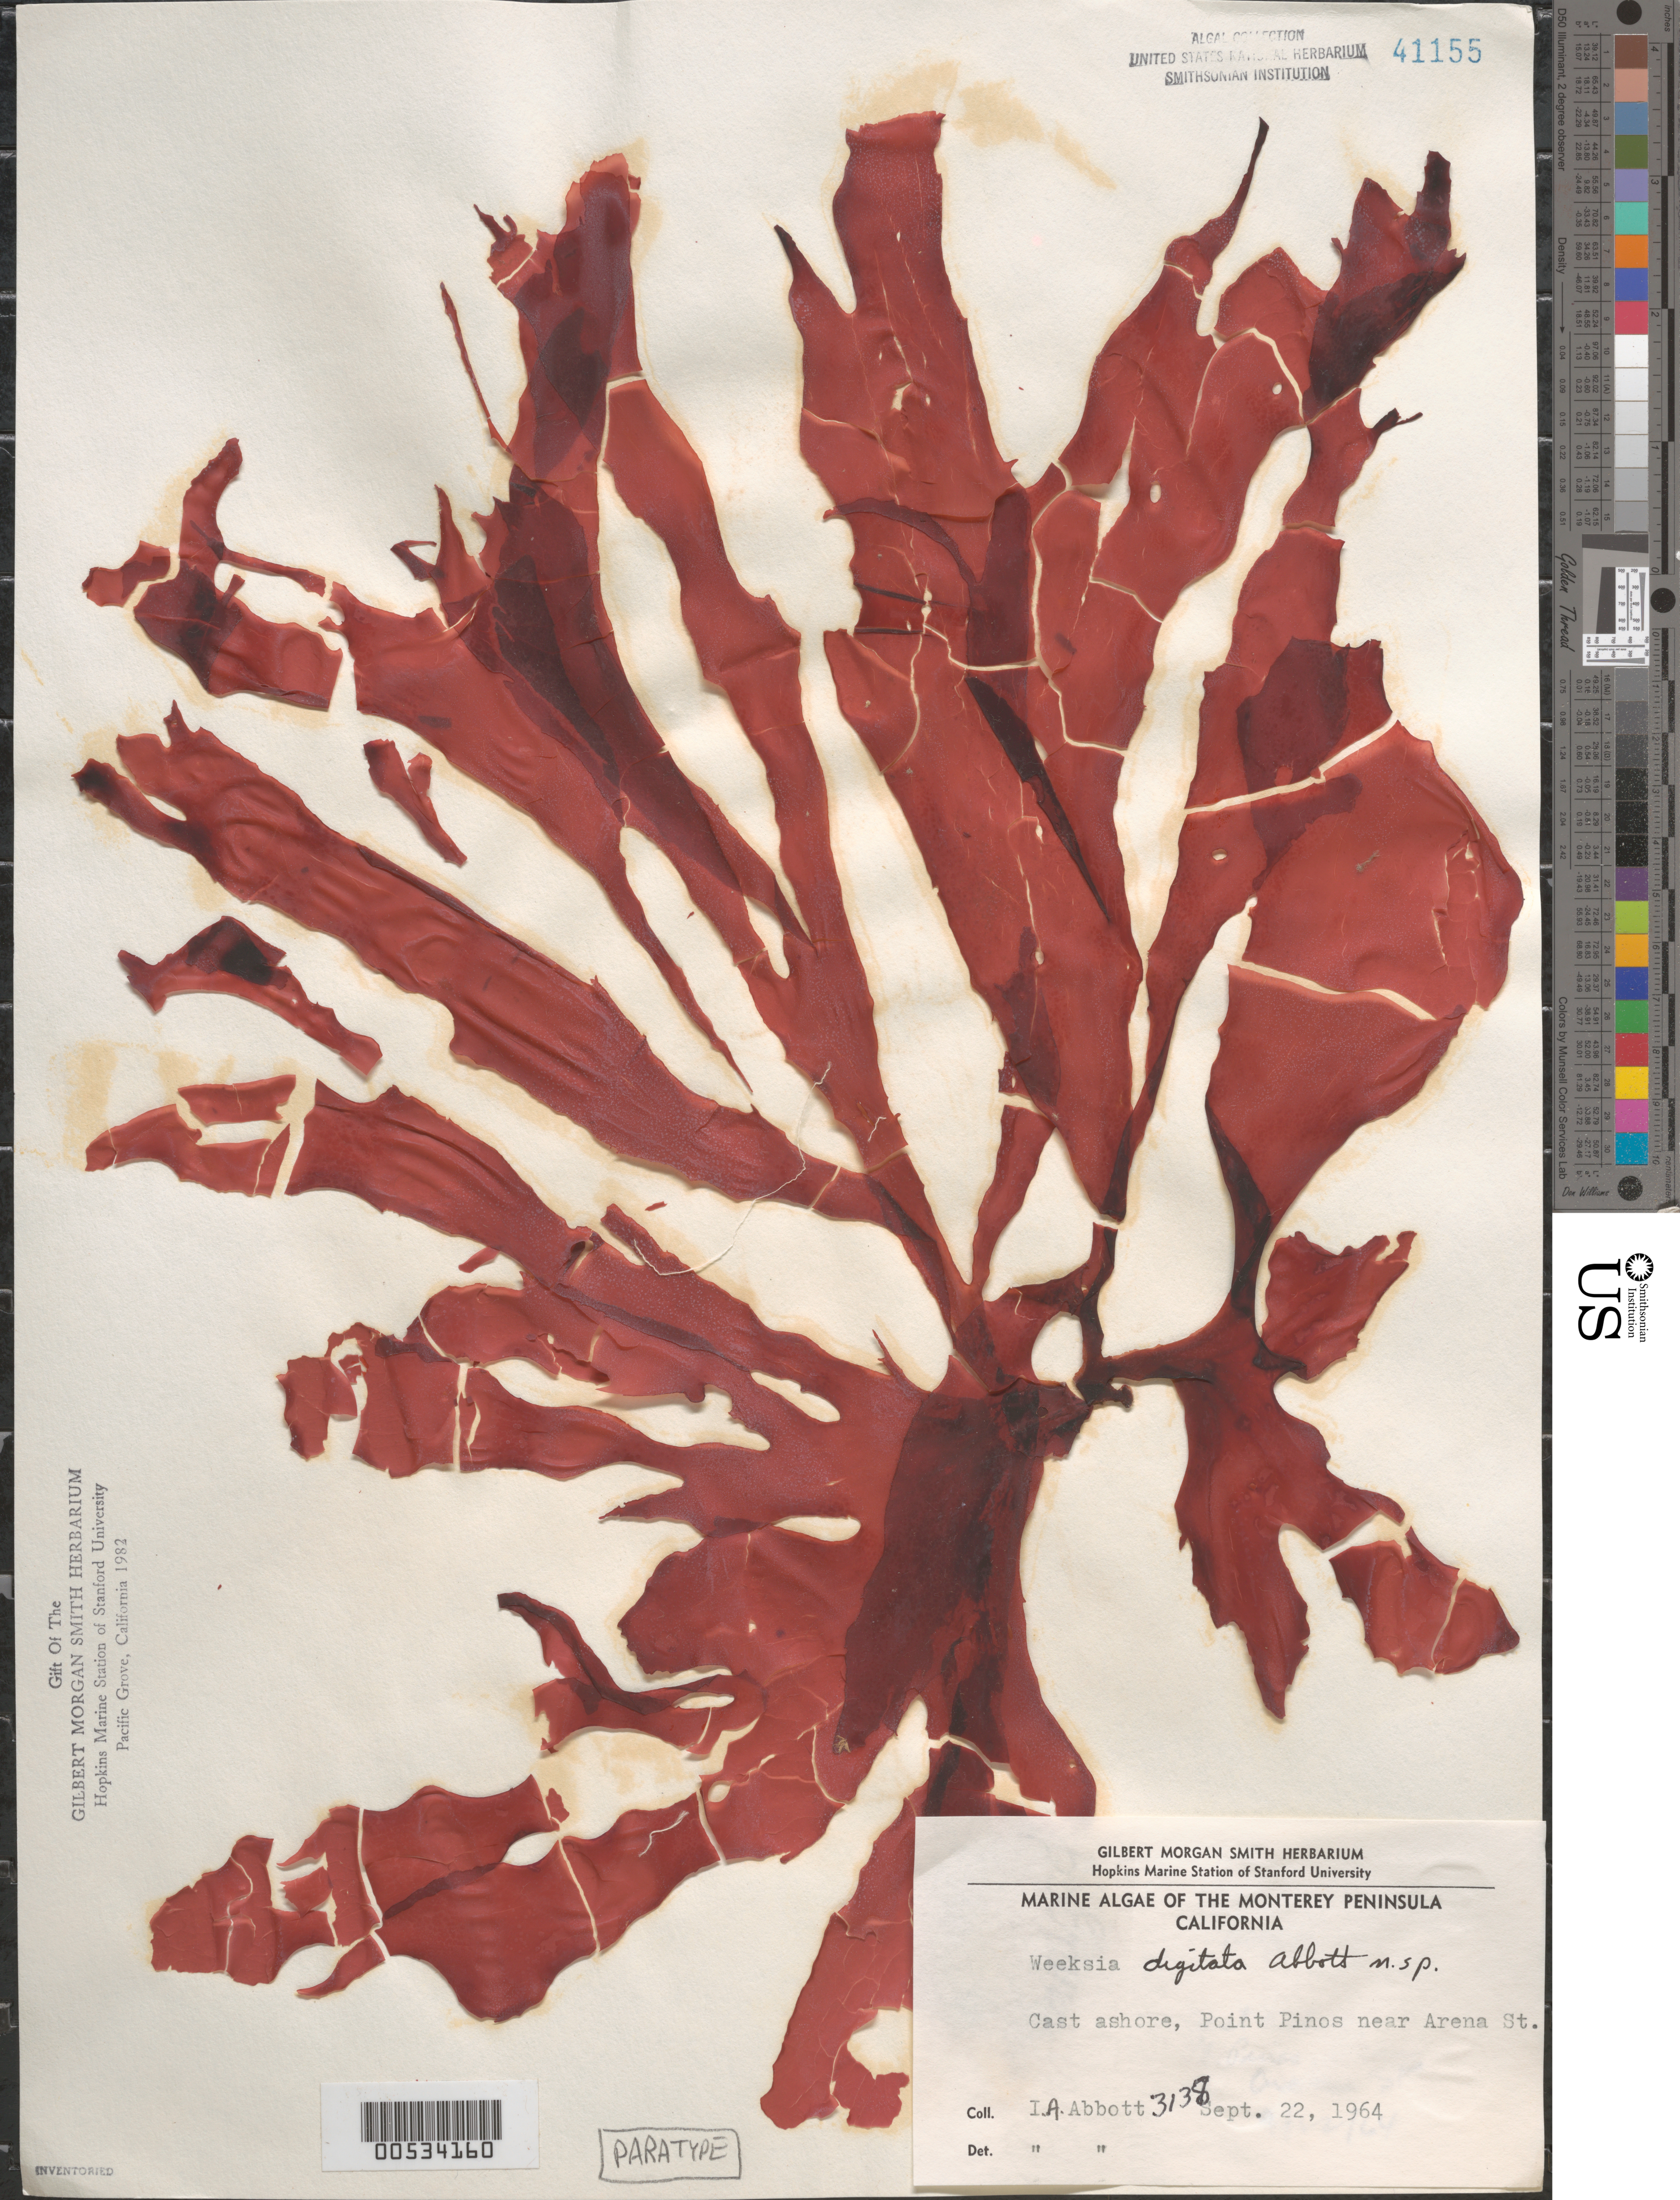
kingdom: Plantae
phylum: Rhodophyta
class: Florideophyceae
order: Gigartinales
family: Dumontiaceae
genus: Weeksia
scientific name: Weeksia digitata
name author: I.A. Abbott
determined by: Abbott, Isabella A.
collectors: I. A. Abbott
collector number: IAA 3138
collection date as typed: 22 Sep 1964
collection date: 1964-09-22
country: United States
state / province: California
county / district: Monterey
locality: Point Pinos near Arena Street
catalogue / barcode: US 41155